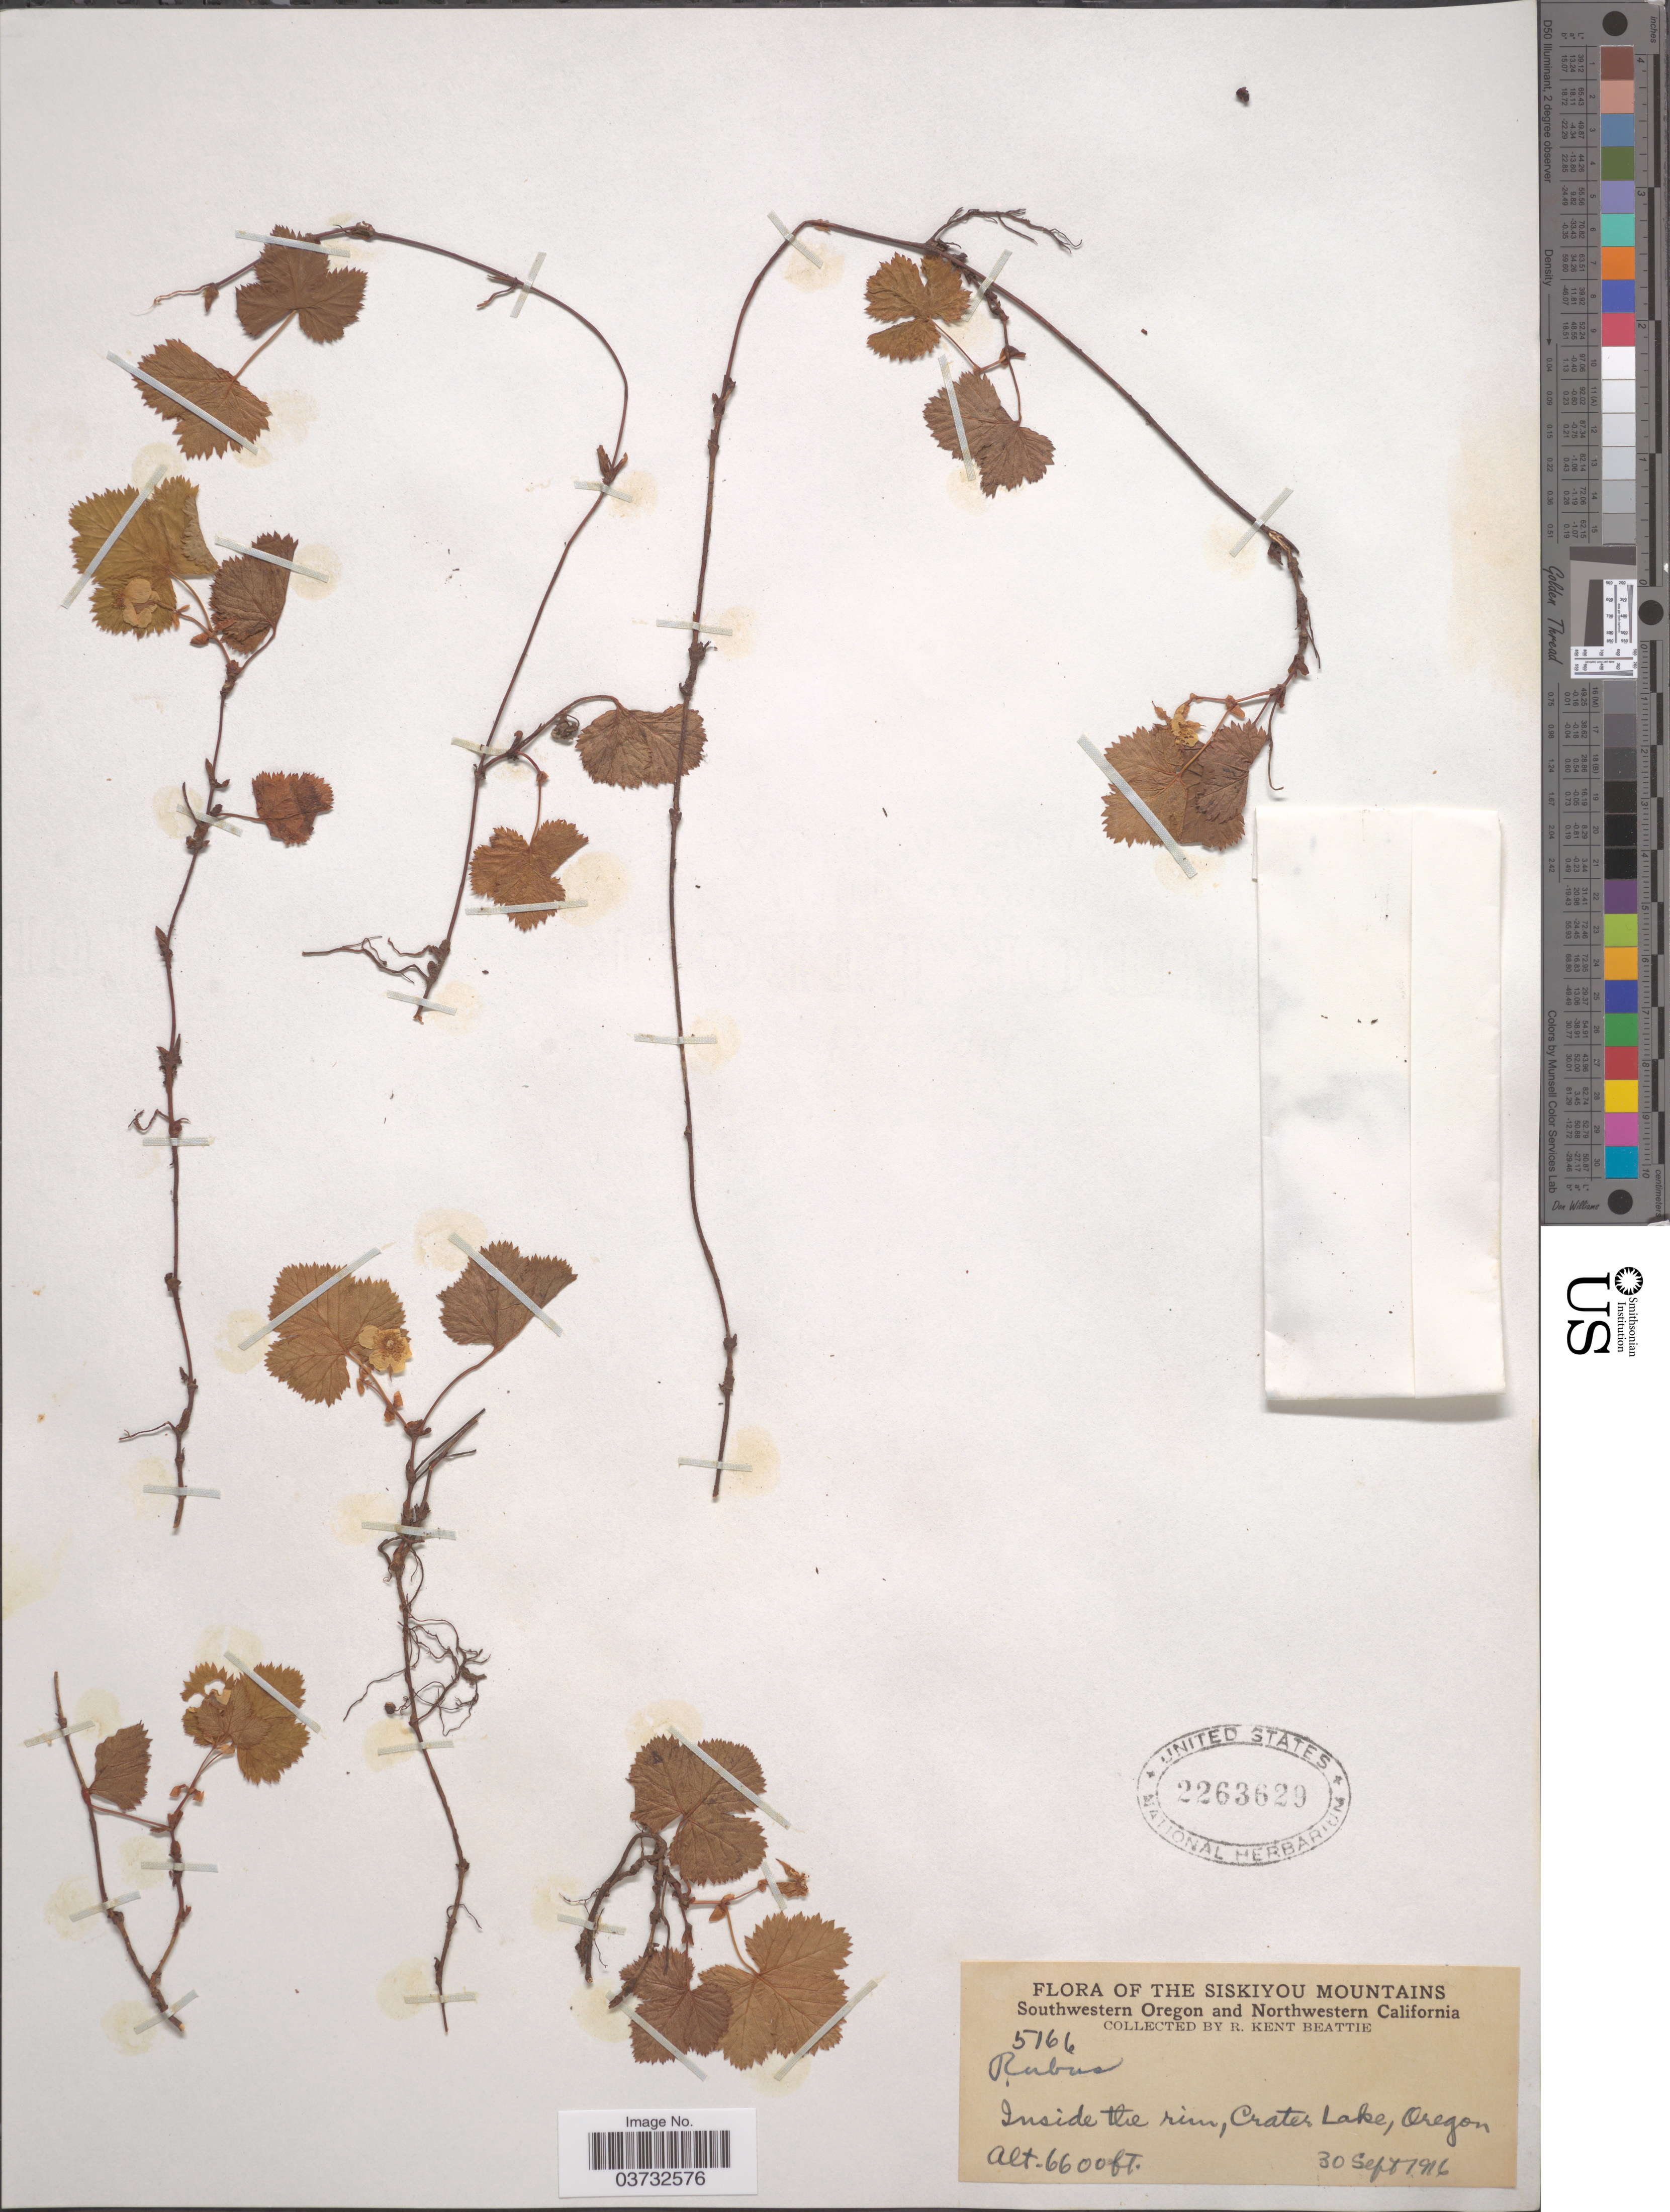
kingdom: Plantae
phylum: Tracheophyta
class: Magnoliopsida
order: Rosales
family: Rosaceae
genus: Rubus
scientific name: Rubus sp.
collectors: R. K. Beattie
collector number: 5166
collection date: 1916-09-30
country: United States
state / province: Oregon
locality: Siskiyou Mountains. Southwestern Oregon. Inside the rim, Crater Lake.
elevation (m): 2012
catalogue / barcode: US 2263629